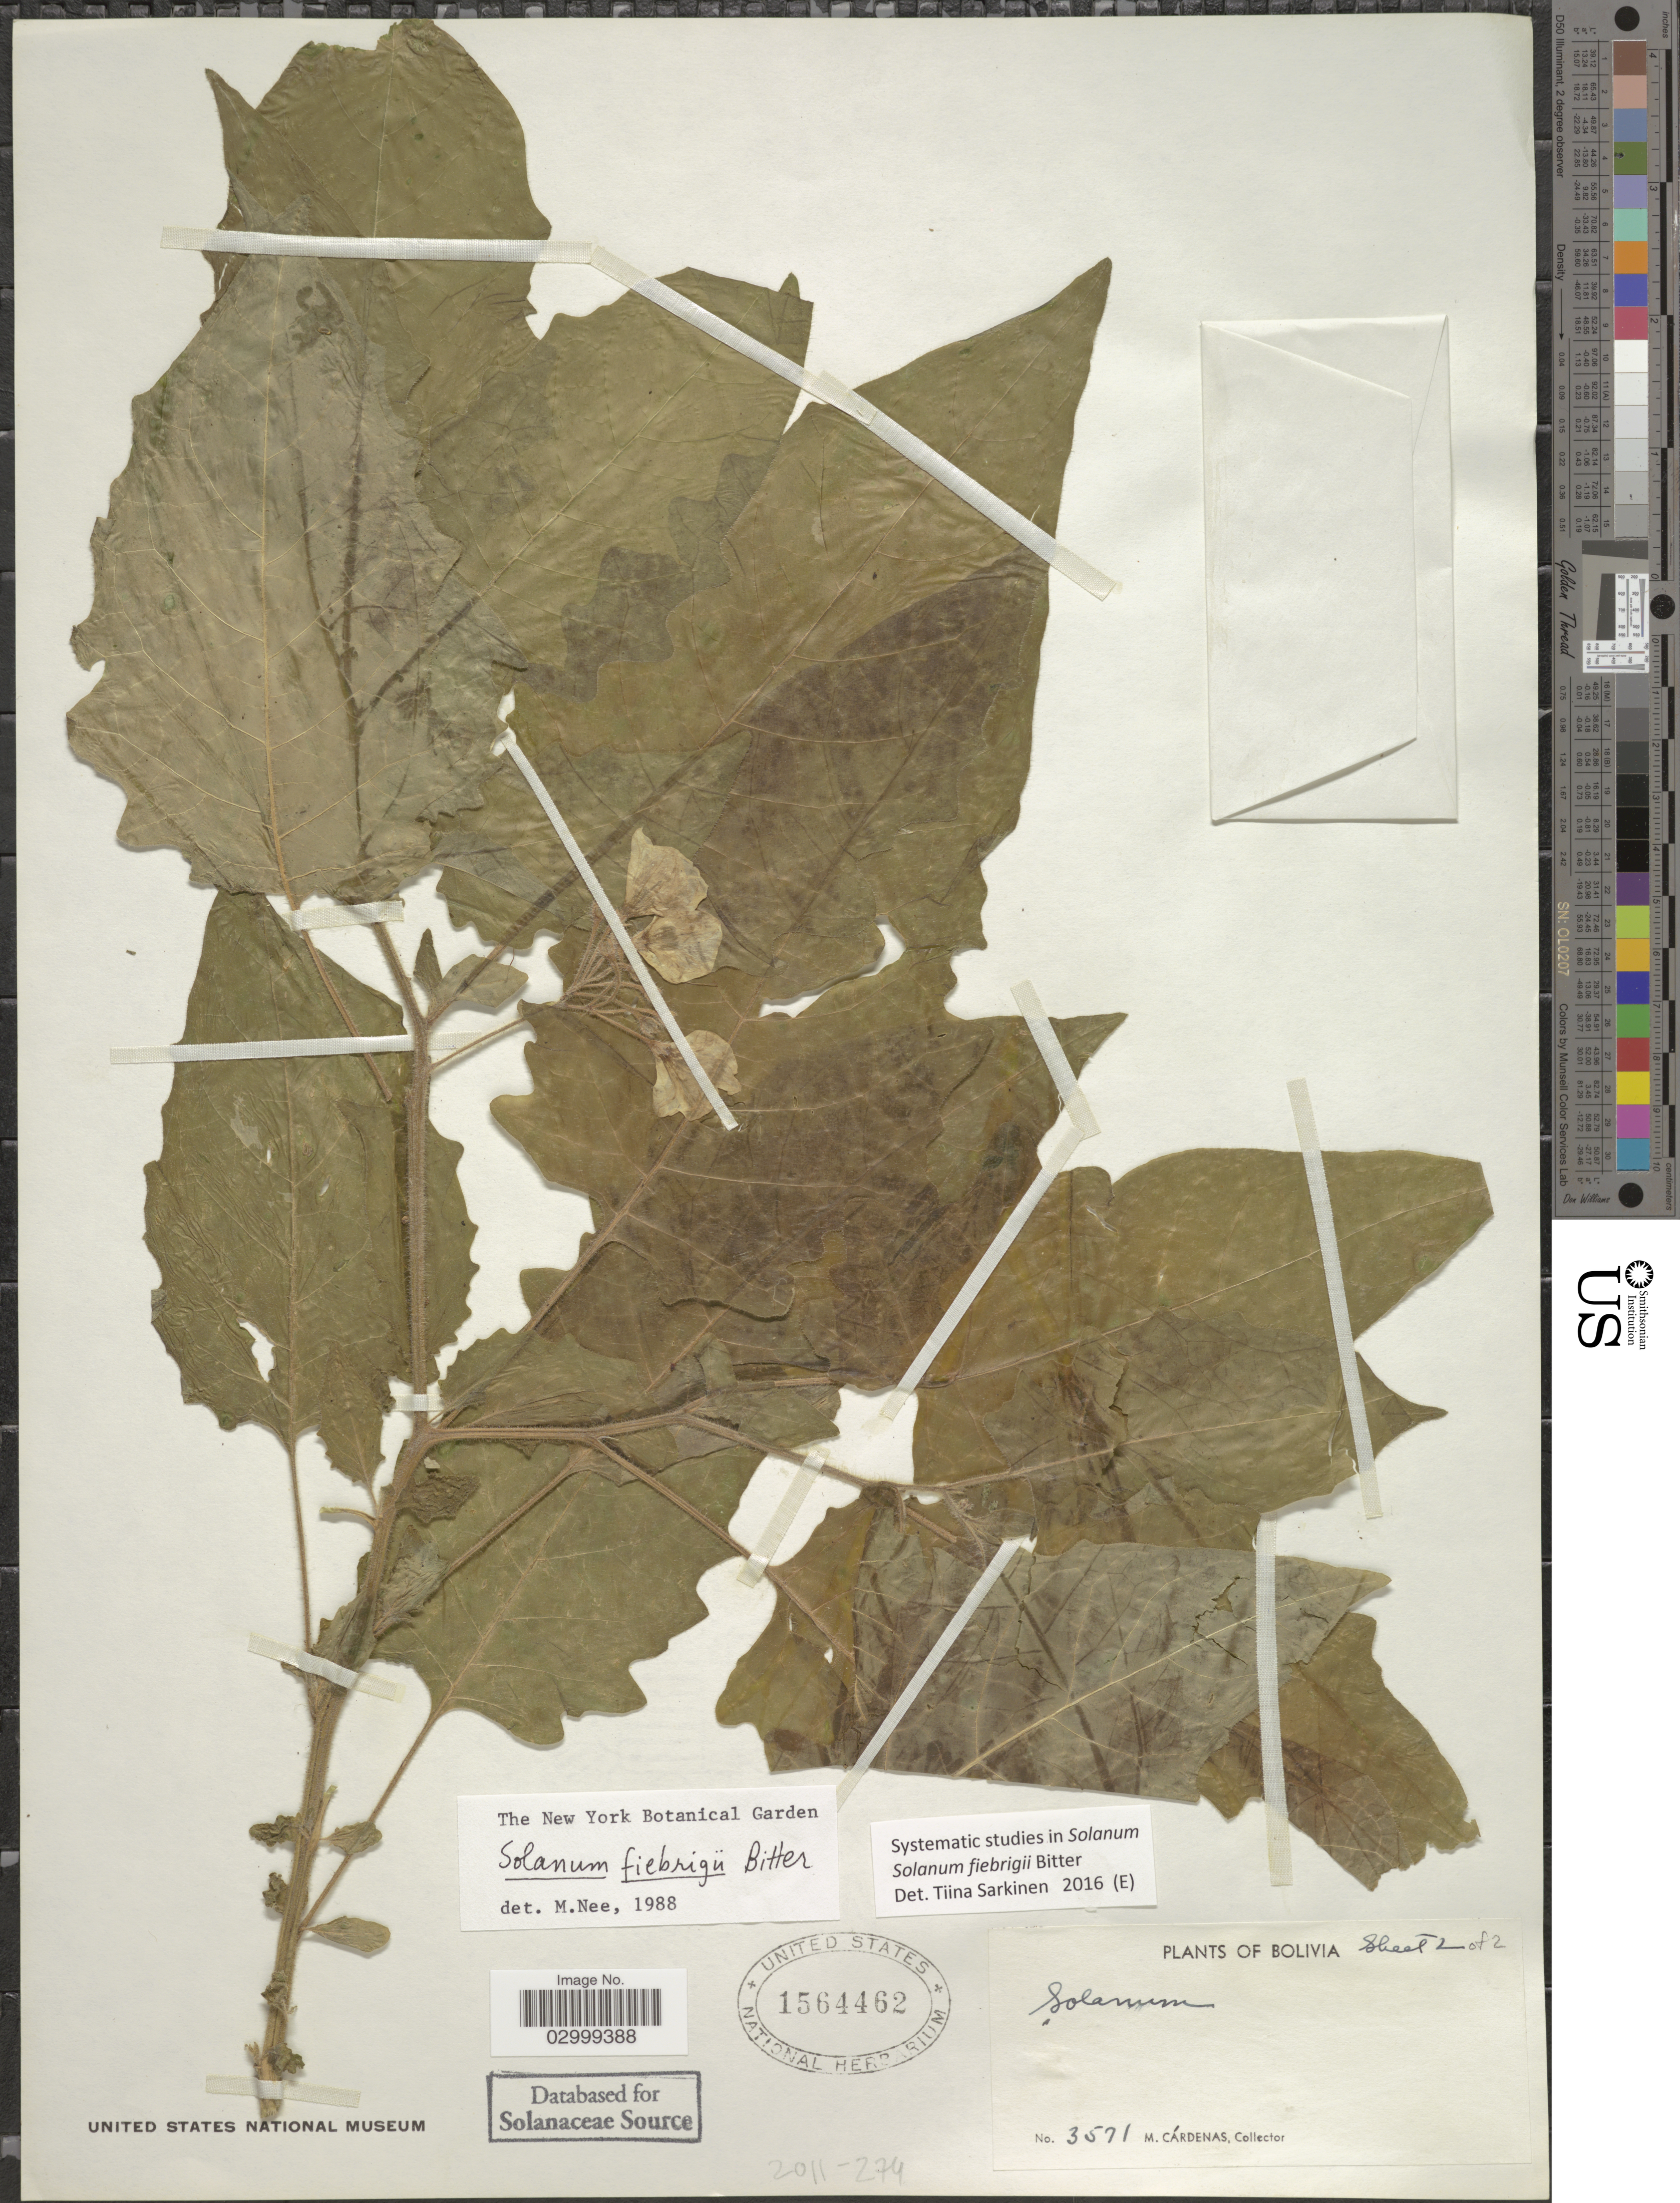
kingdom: Plantae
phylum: Tracheophyta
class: Magnoliopsida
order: Solanales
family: Solanaceae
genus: Solanum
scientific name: Solanum fiebrigii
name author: Bitter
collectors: M. Cárdenas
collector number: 3571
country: Bolivia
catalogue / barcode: US 1564462